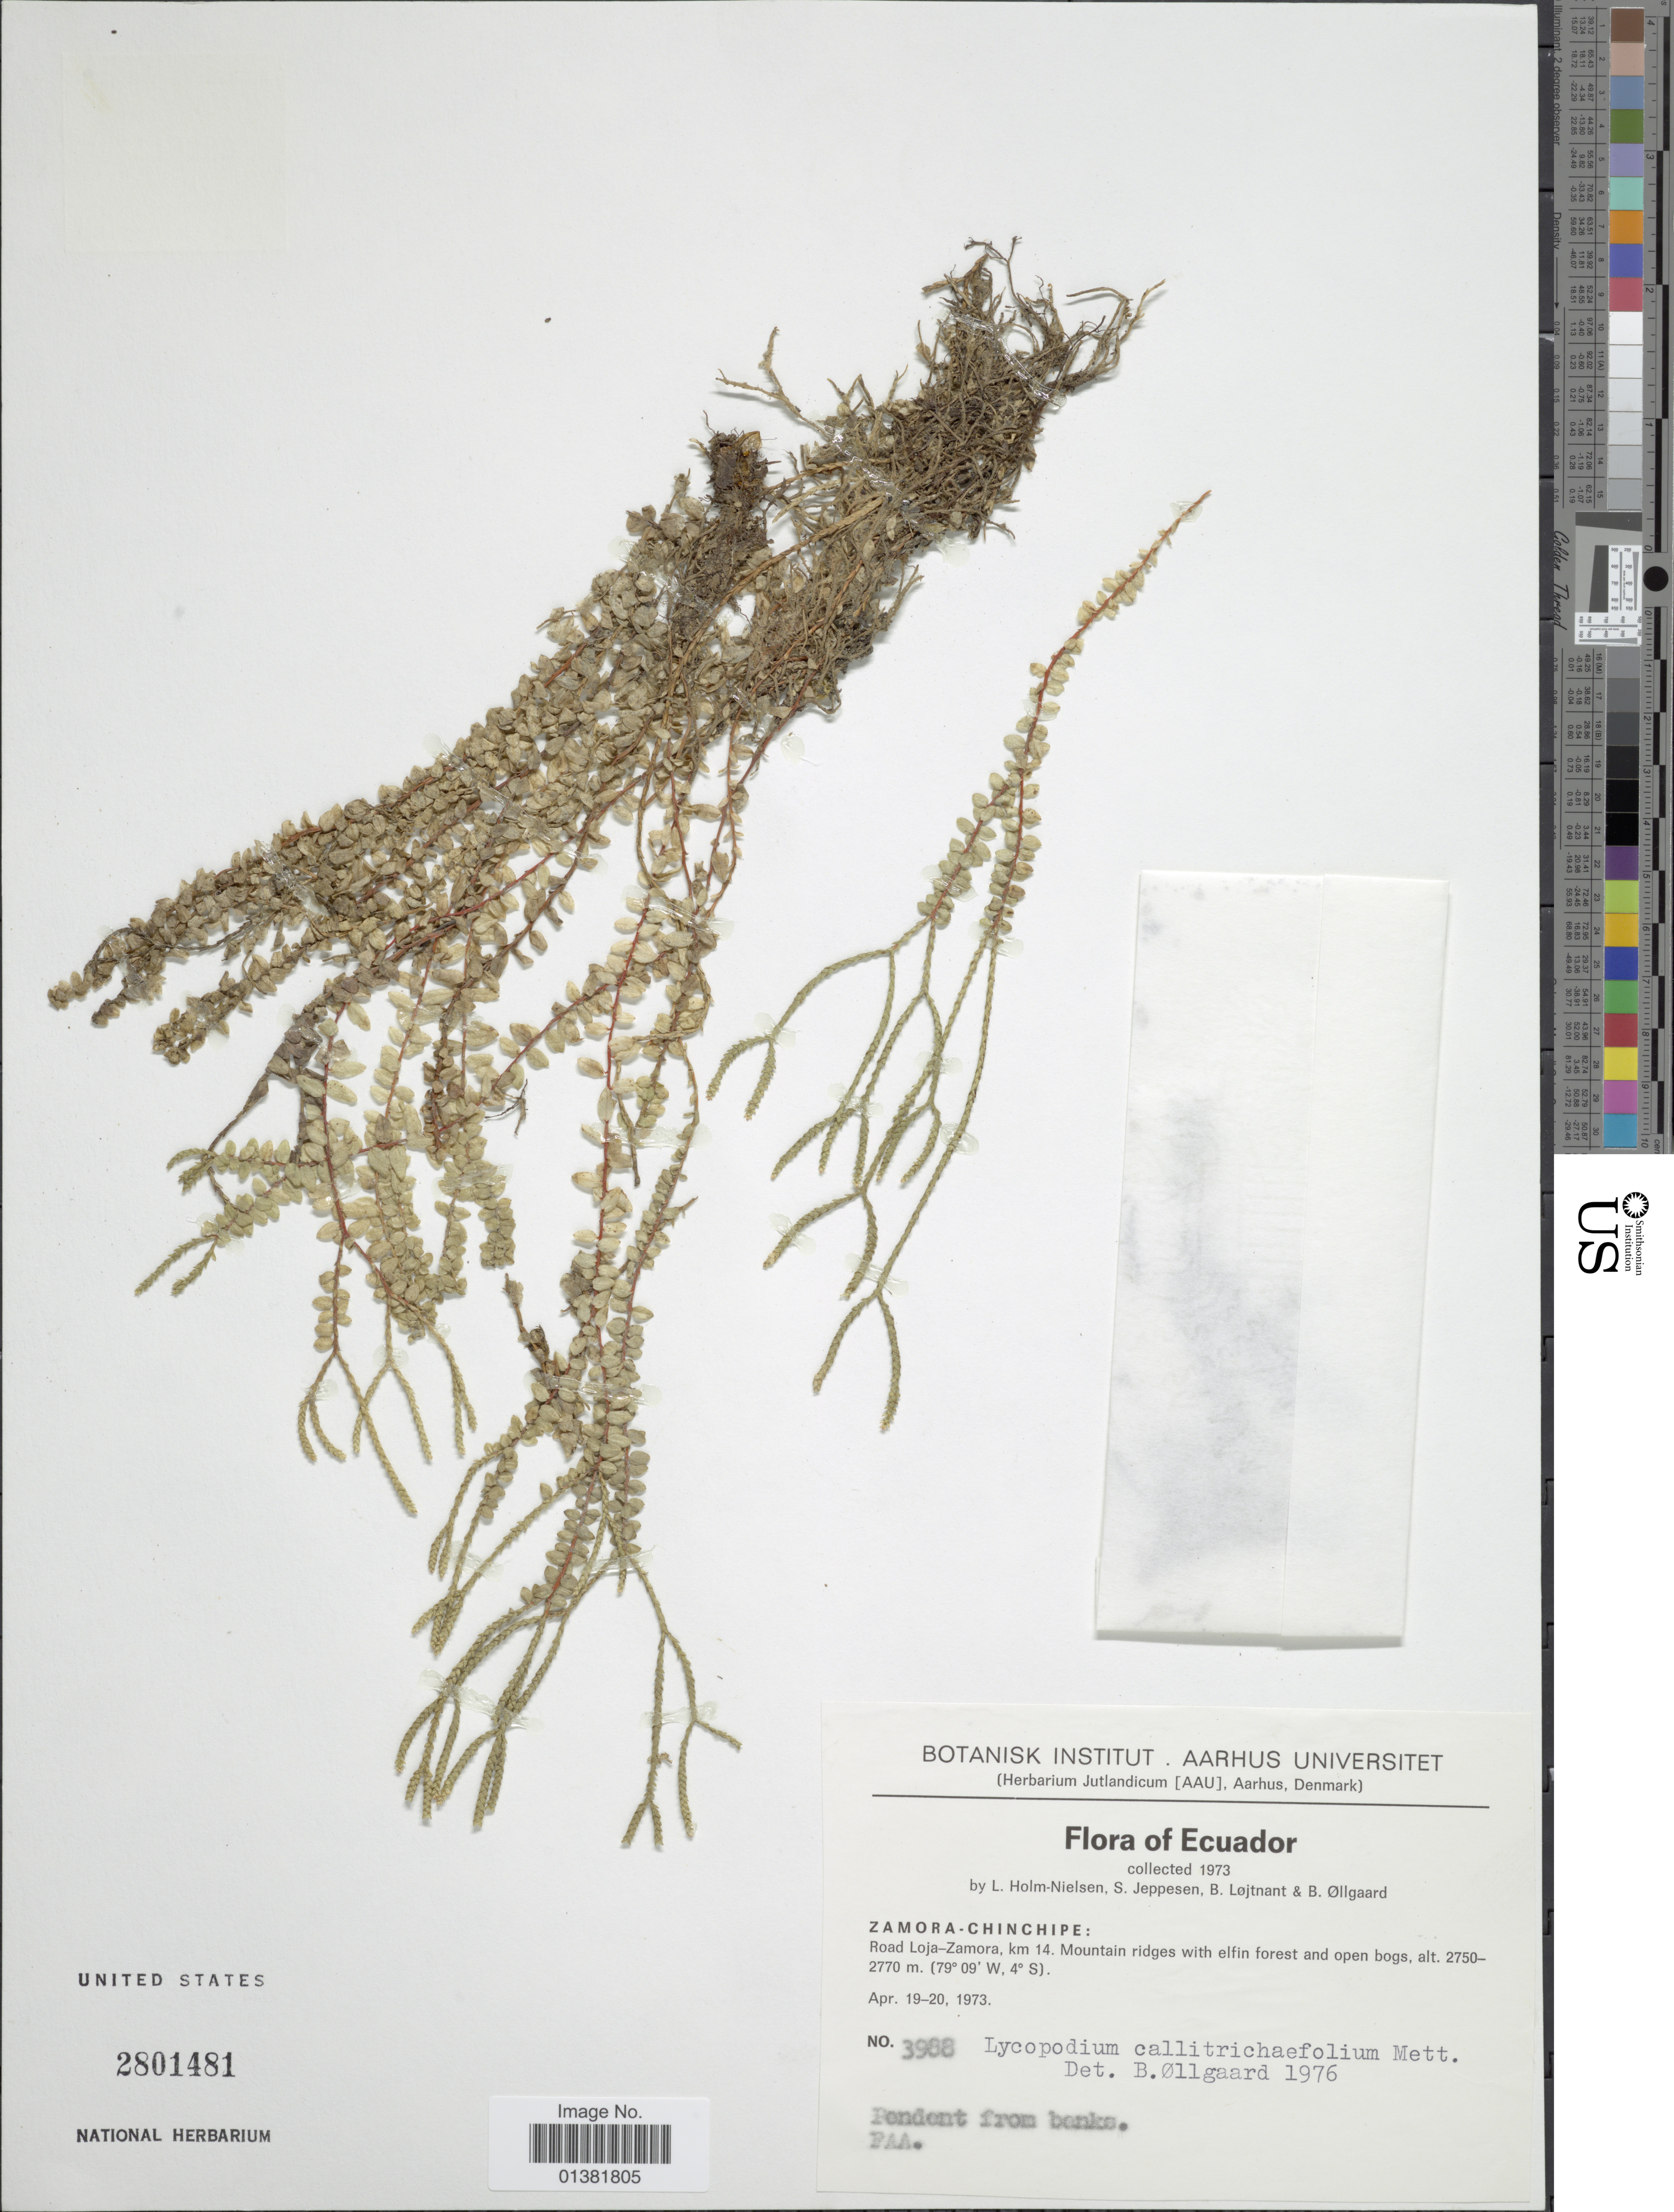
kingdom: Plantae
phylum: Tracheophyta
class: Lycopodiopsida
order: Lycopodiales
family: Lycopodiaceae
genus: Phlegmariurus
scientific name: Phlegmariurus callitrichifolius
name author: (Mett.) B. Øllg.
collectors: L. B. Holm-Nielsen, S. Jeppesen, B. Löjtnant & B. Øllgaard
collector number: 3988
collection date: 1973-04-19/1973-04-20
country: Ecuador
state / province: Zamora-Chinchipe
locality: Road Loja-Zamora, km 14. Mountain ridges with elfin forest and open bogs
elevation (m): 2750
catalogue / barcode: US 2801481